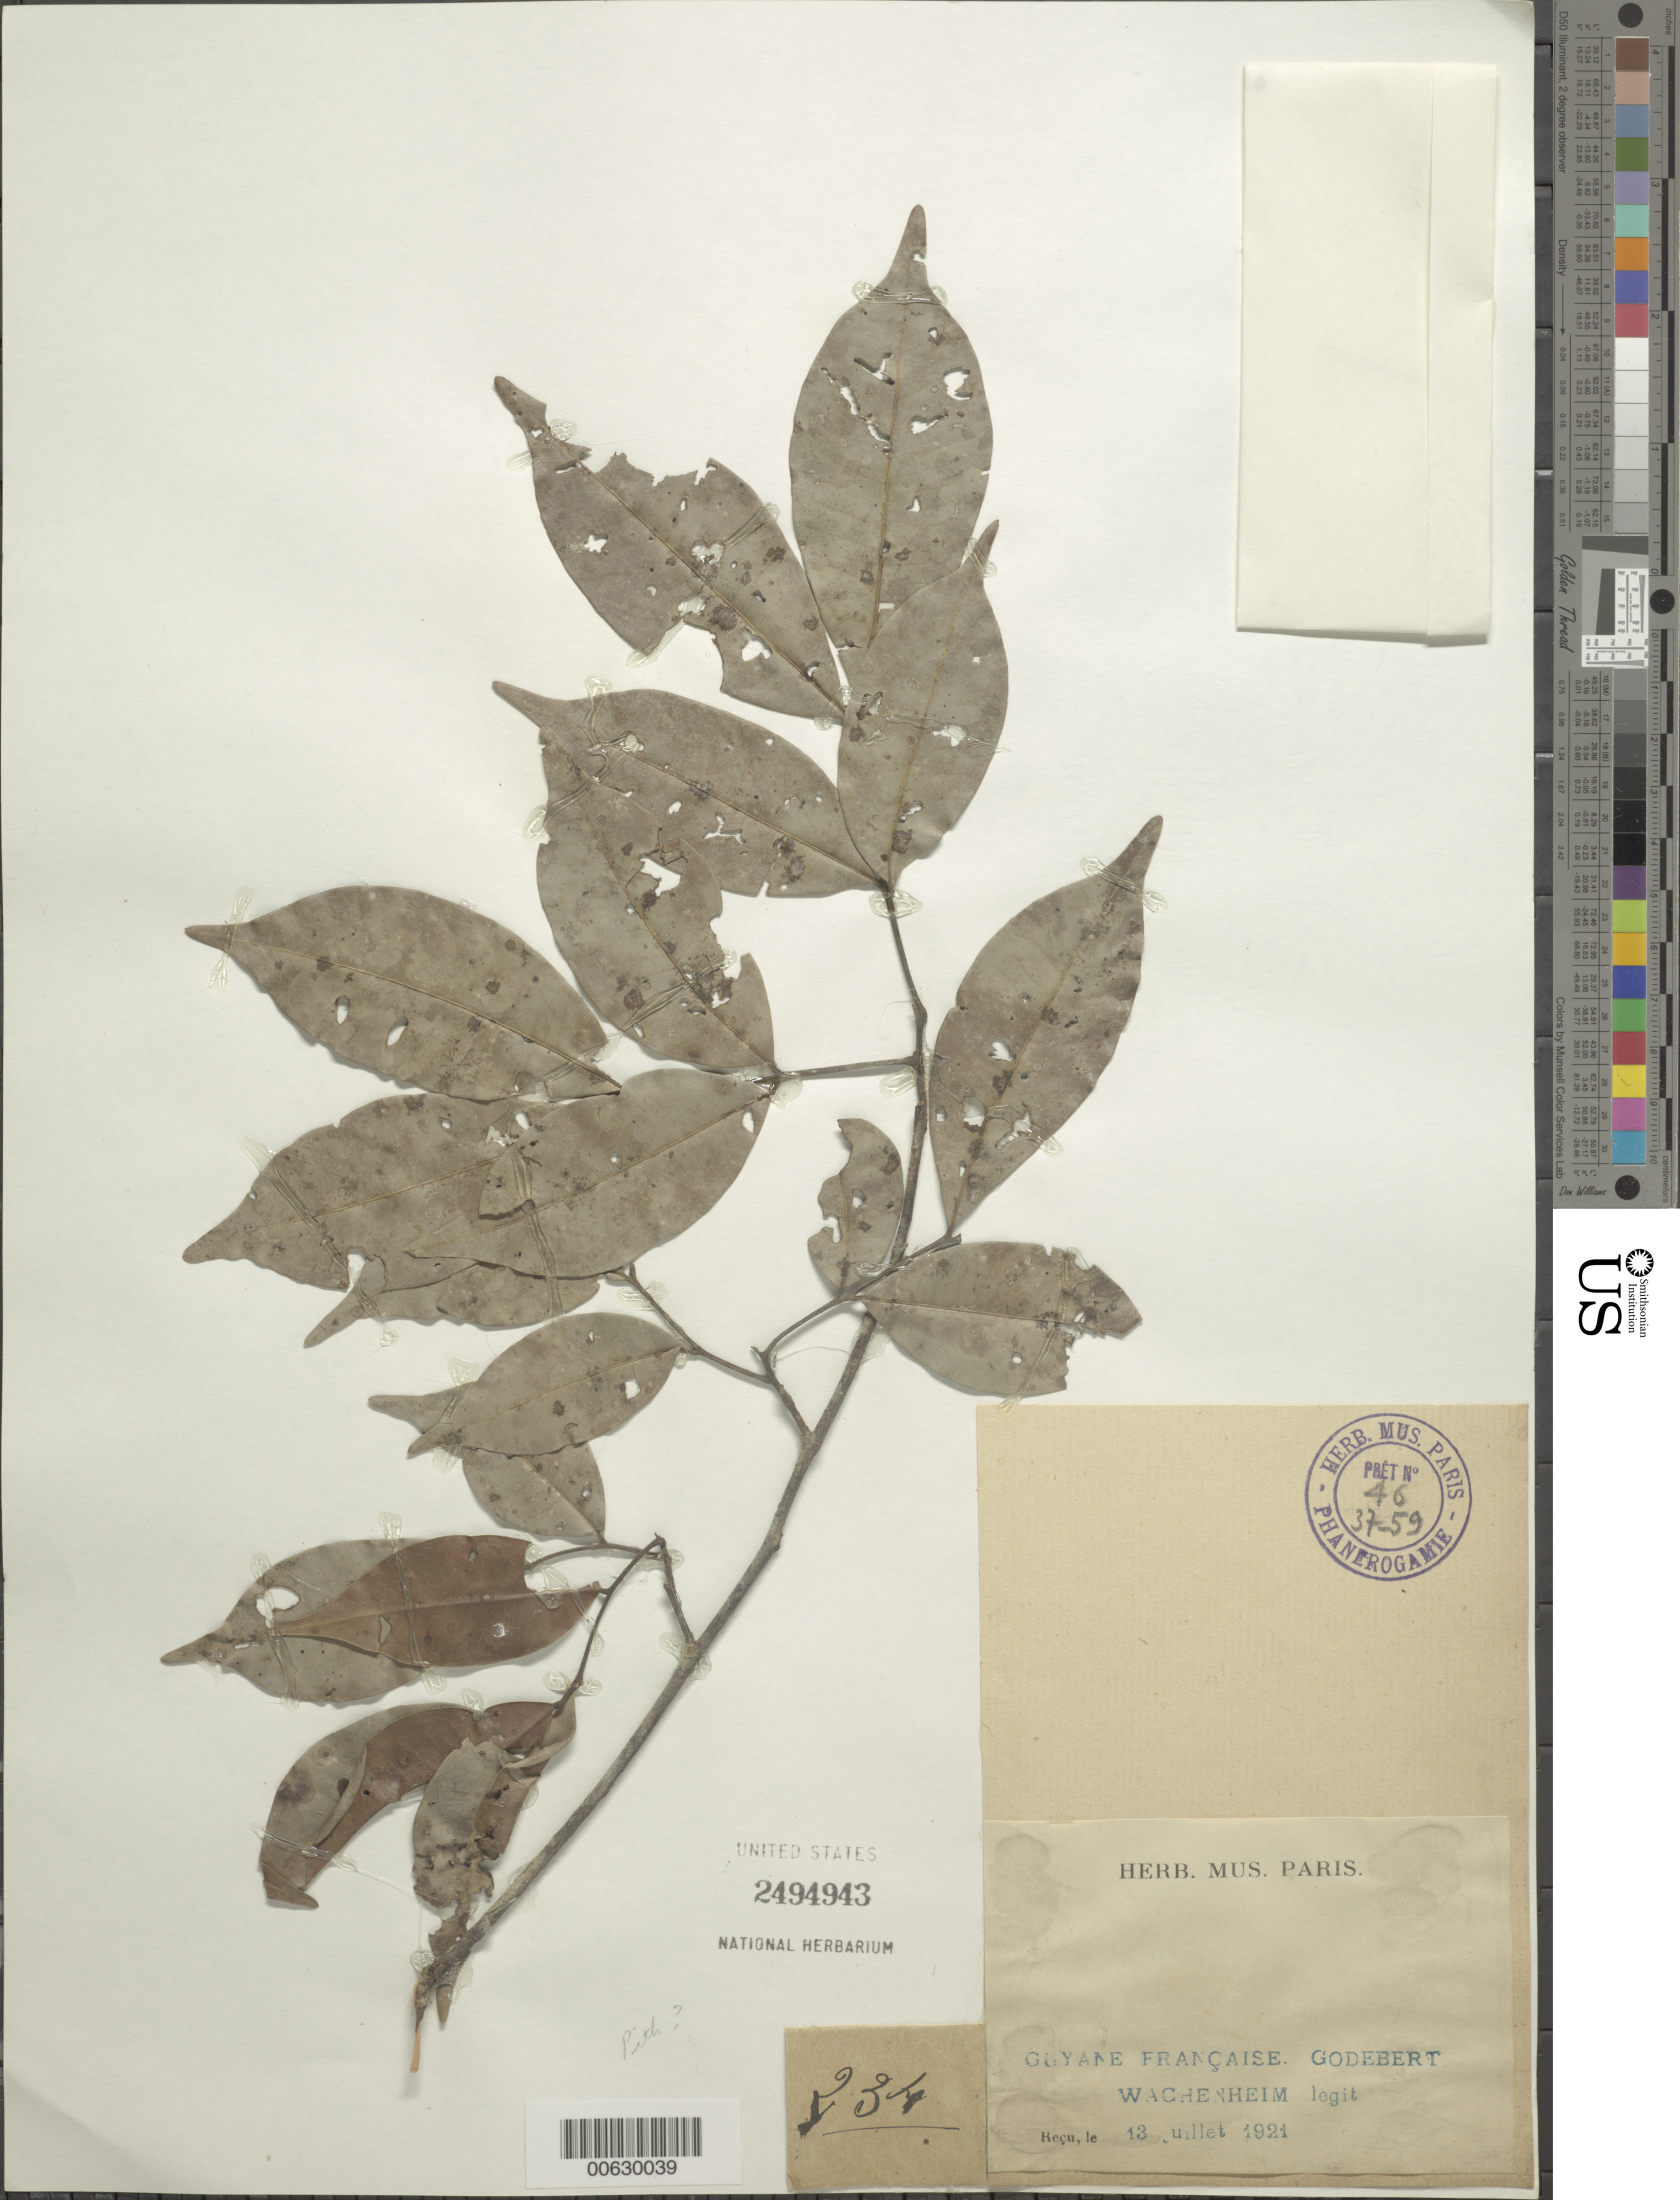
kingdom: Plantae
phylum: Tracheophyta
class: Magnoliopsida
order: Fabales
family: Fabaceae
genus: Pithecellobium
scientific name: Pithecellobium sp.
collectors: G. Wachenheim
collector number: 234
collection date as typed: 13-Jul-21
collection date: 1921-07-13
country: French Guiana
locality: Godebert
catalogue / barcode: US 2494943